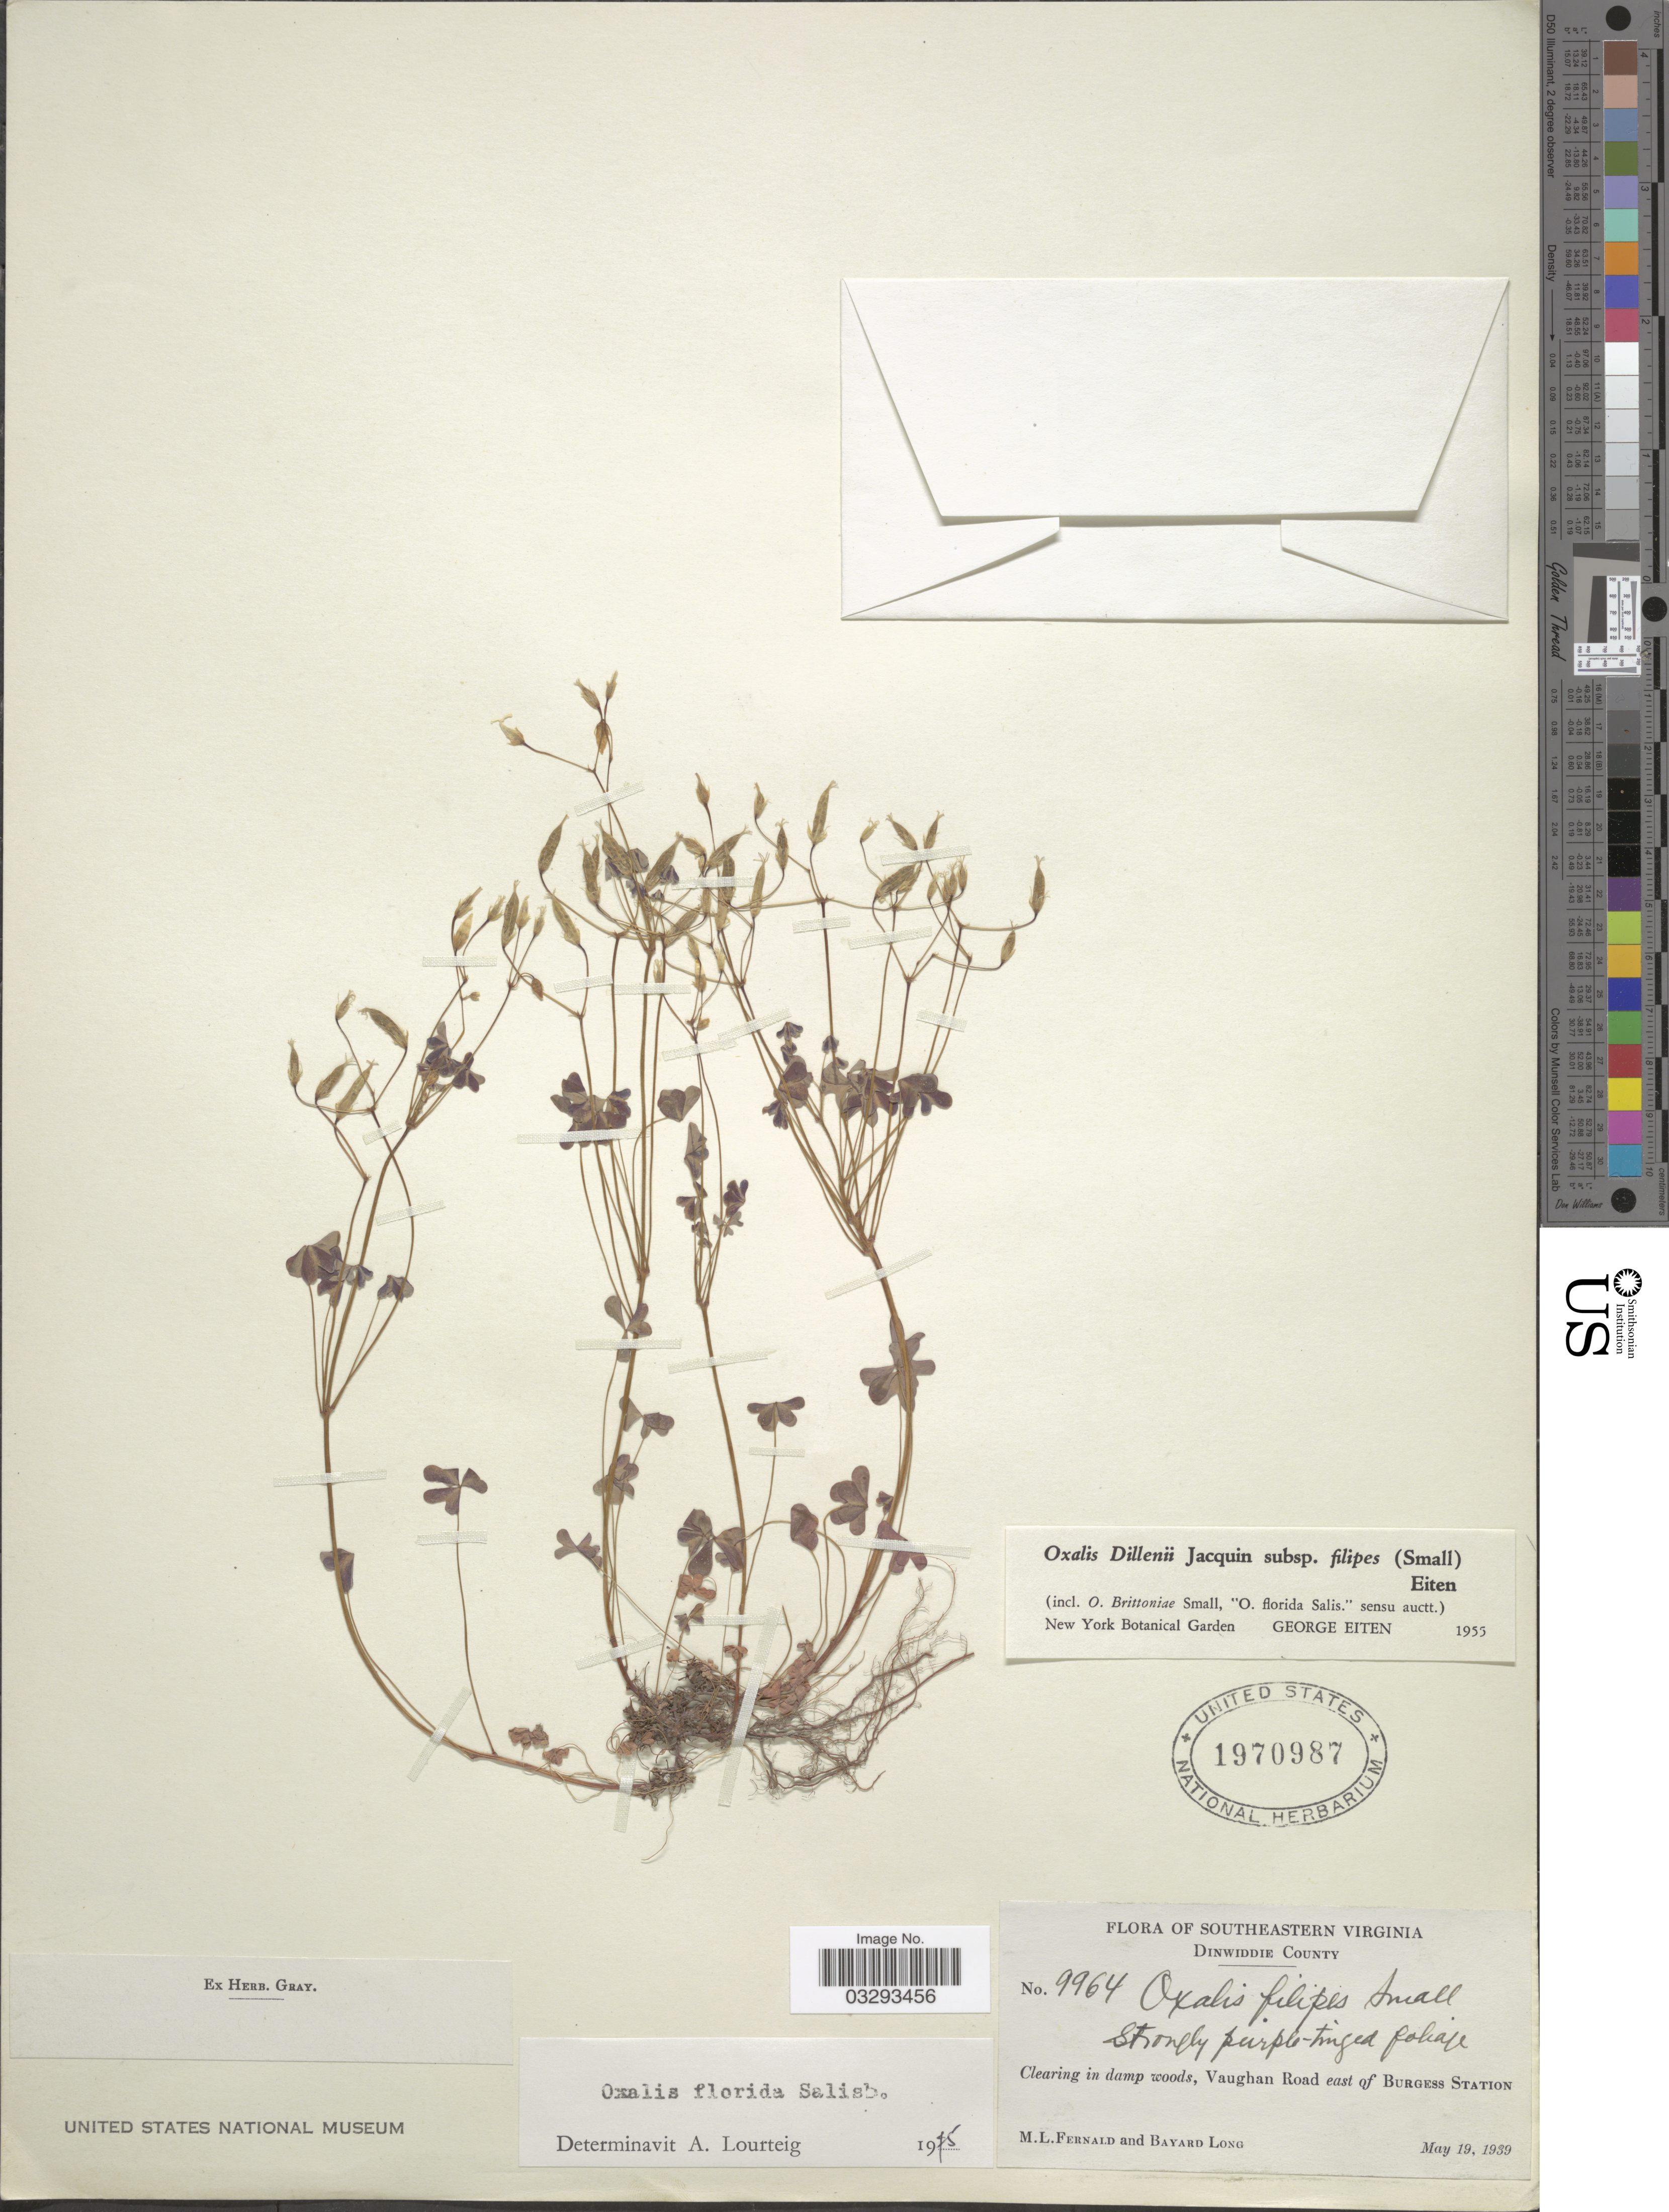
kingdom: Plantae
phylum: Tracheophyta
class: Magnoliopsida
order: Oxalidales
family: Oxalidaceae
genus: Oxalis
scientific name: Oxalis florida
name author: Salisb.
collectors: M. L. Fernald & B. Long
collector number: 9964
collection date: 1939-05-19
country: United States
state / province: Virginia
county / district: Dinwiddie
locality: Southeastern Virginia. Dinwiddie County. Vaughan Road east of Burgess Station.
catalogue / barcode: US 1970987